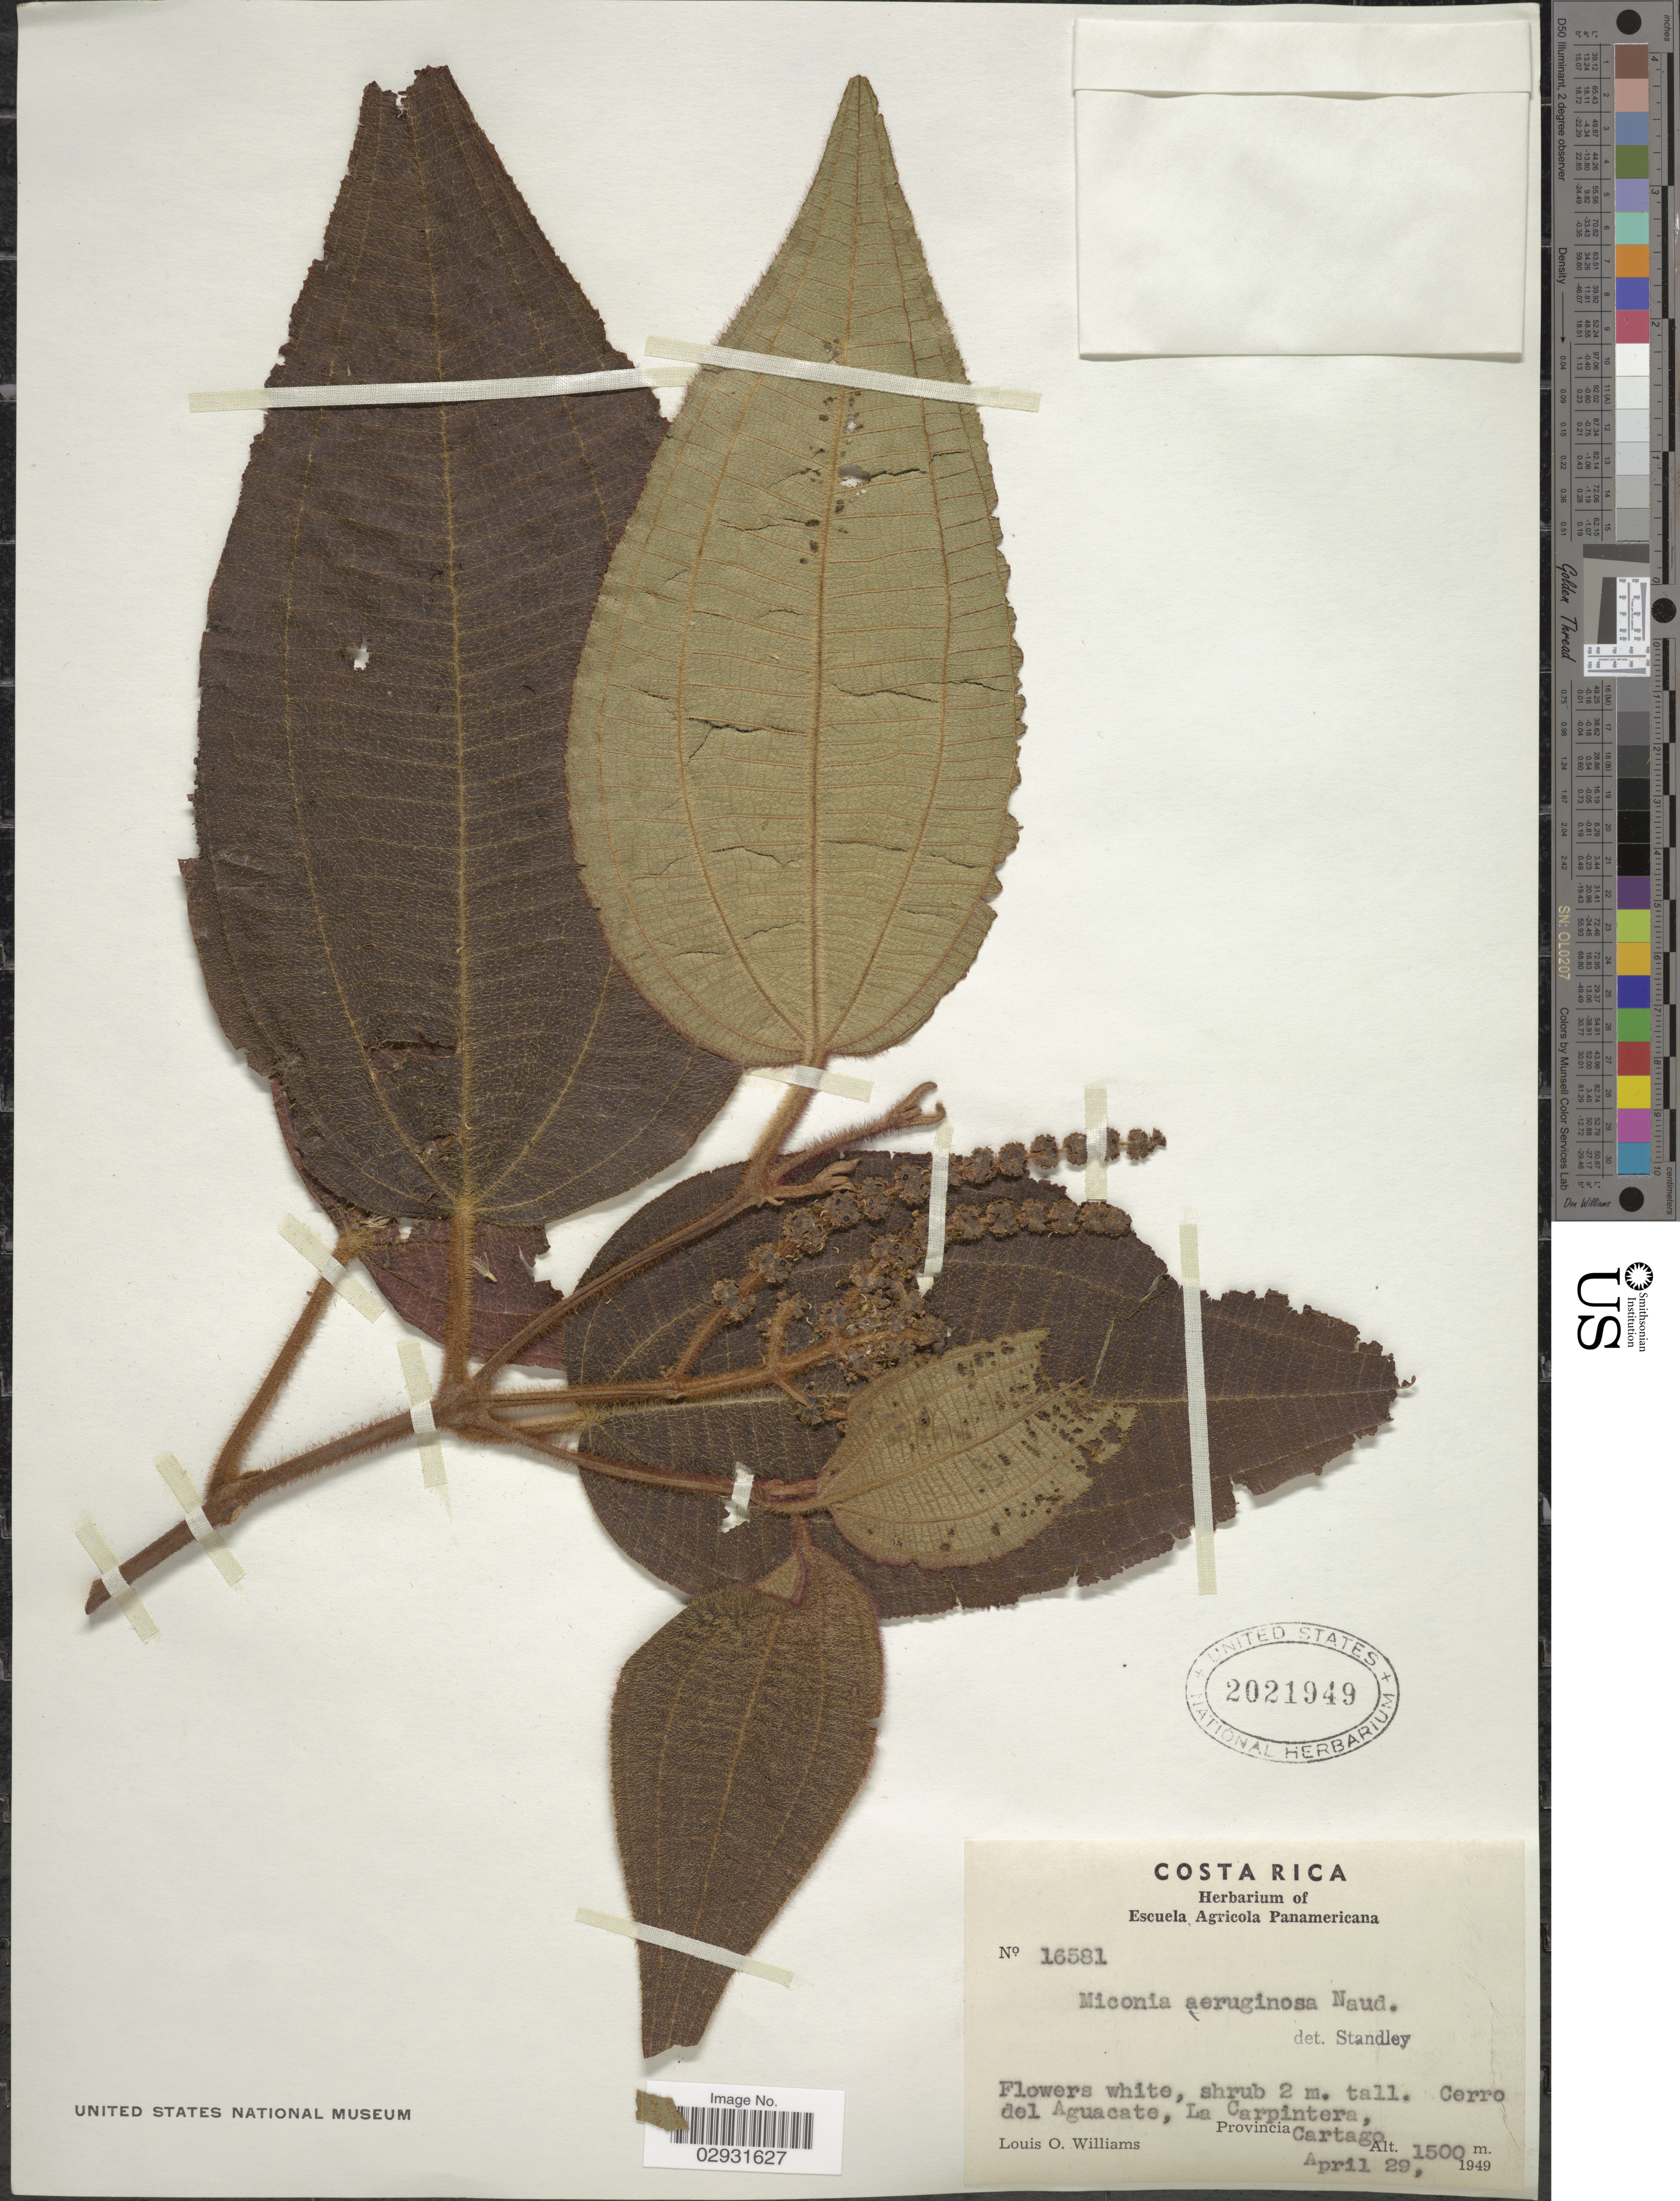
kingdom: Plantae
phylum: Tracheophyta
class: Magnoliopsida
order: Myrtales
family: Melastomataceae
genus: Miconia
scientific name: Miconia aeruginosa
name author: Naudin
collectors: L. O. Williams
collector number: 16581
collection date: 1949-04-29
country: Costa Rica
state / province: Cartago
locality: Cerro del Aguacate, La Carpintera, Provincia Cartago.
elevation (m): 1500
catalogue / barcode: US 2021949